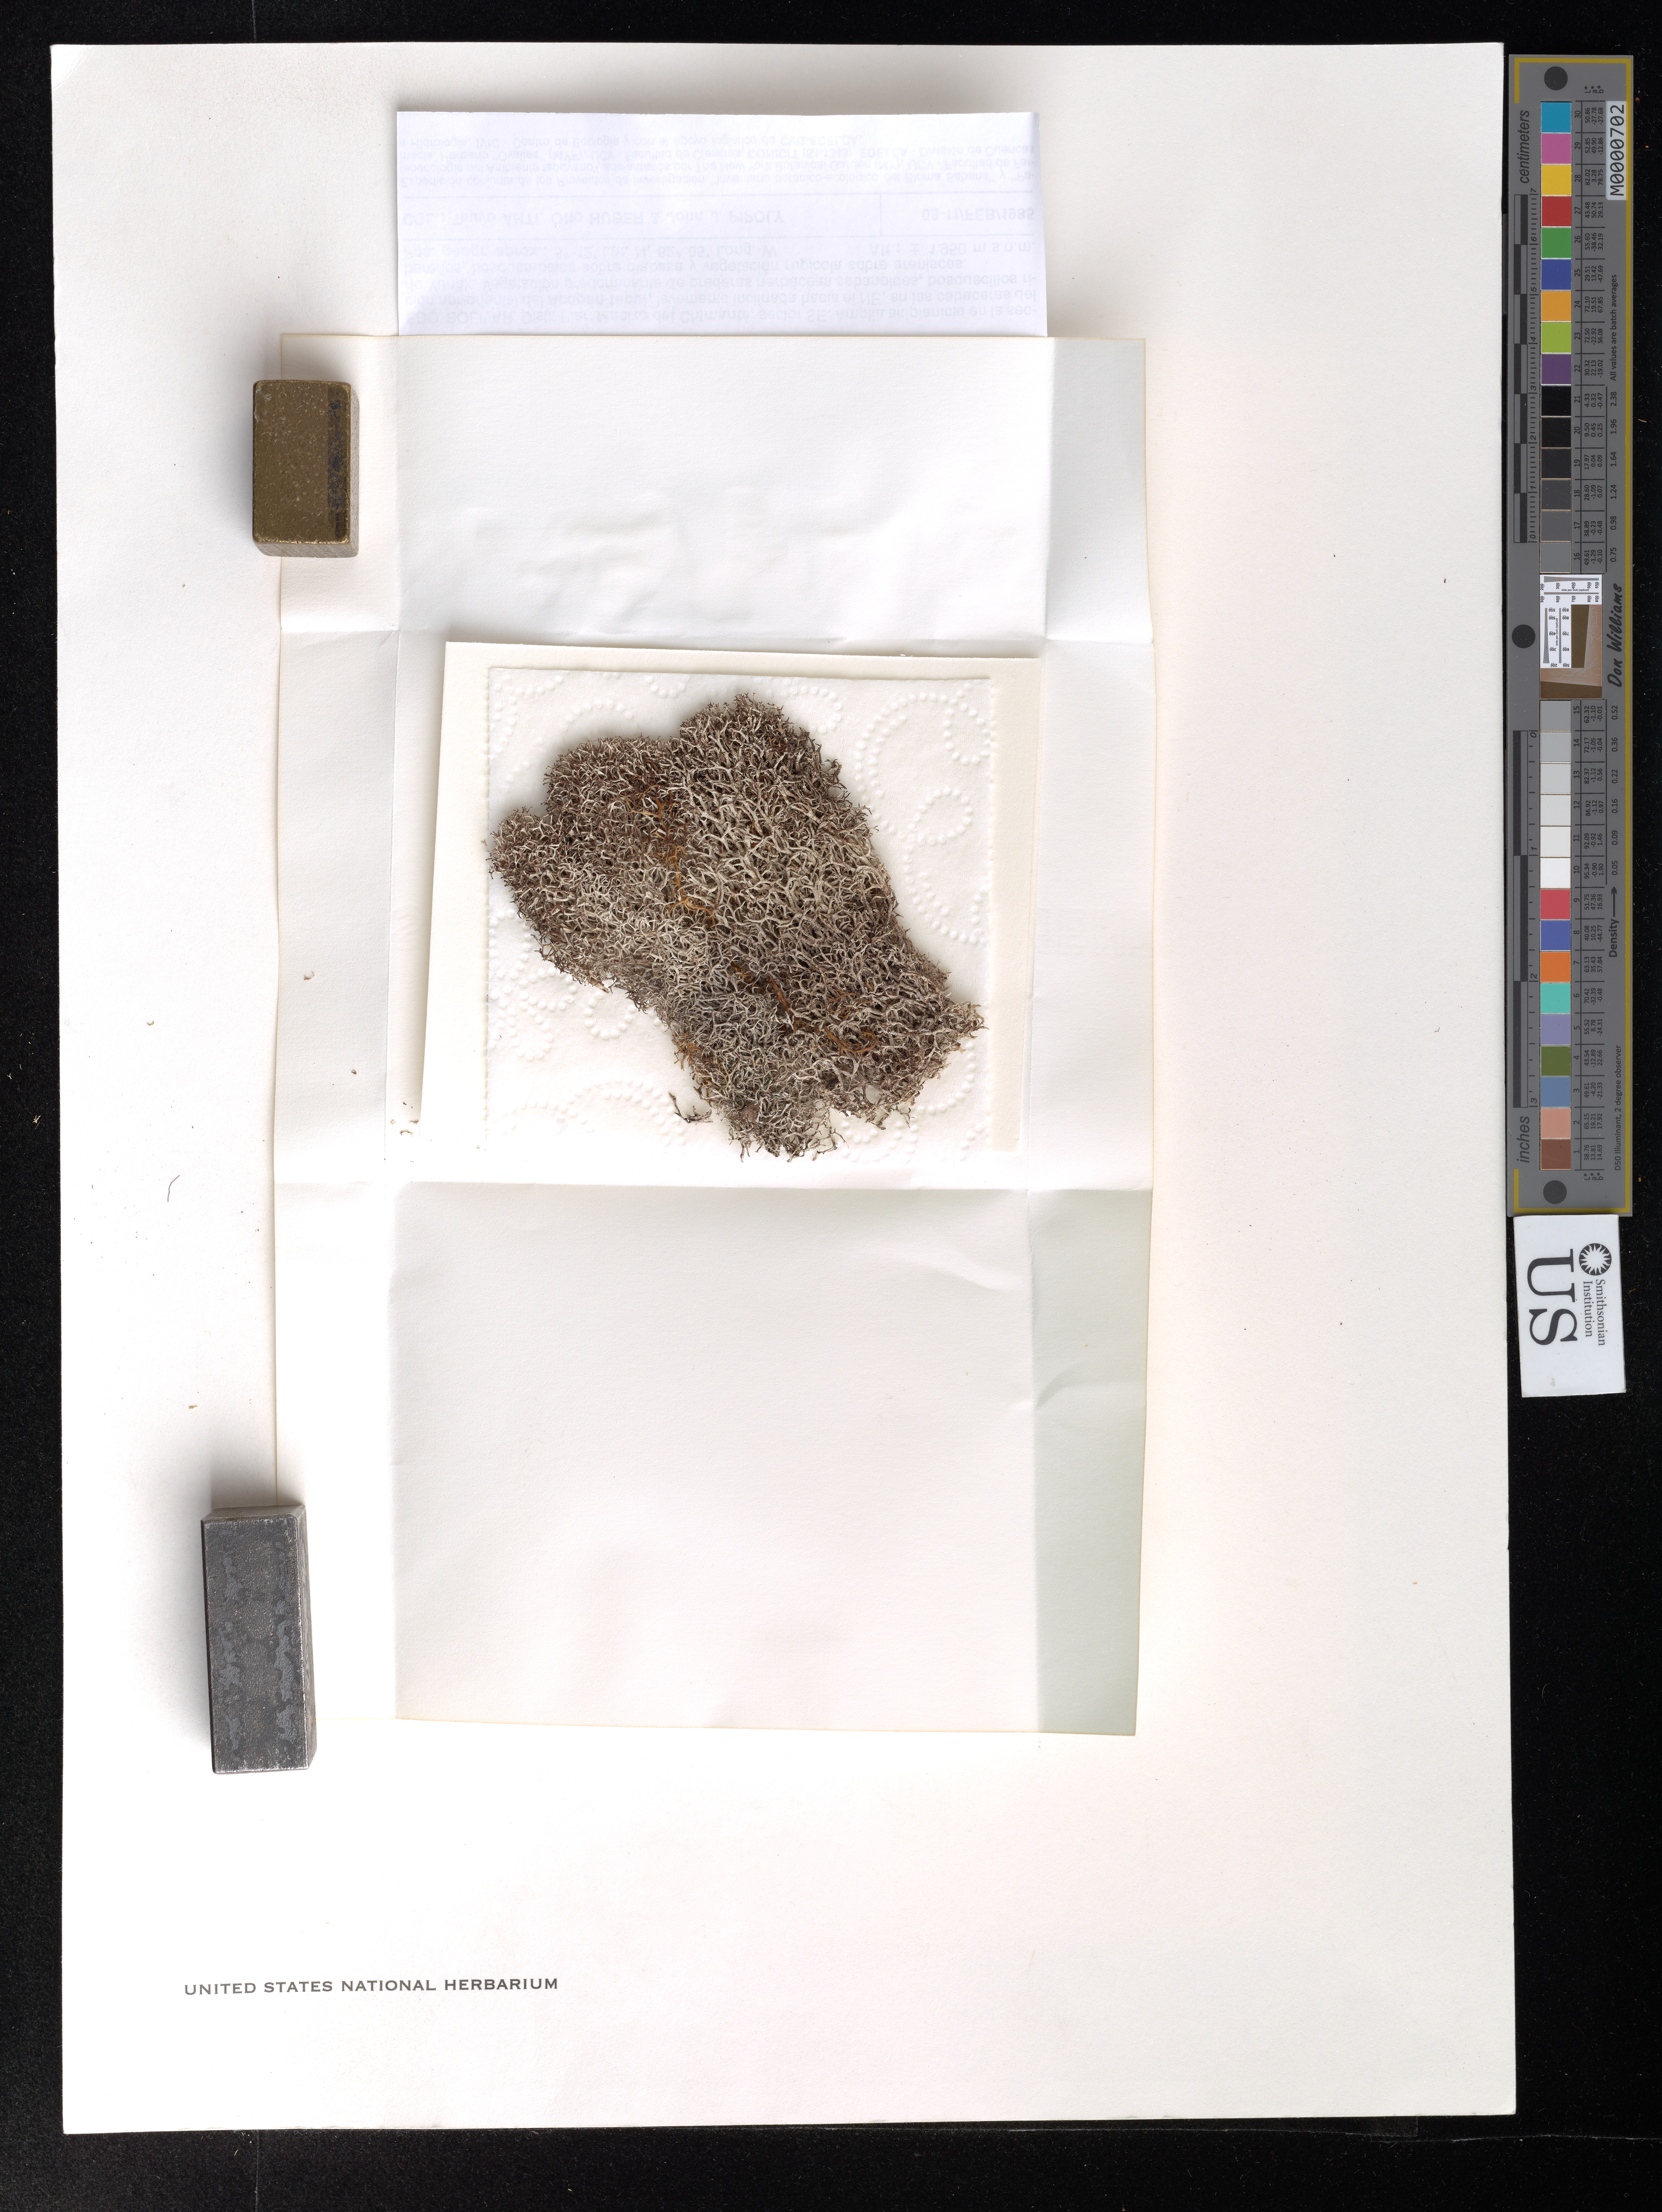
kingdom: Fungi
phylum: Ascomycota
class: Lecanoromycetes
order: Lecanorales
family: Cladoniaceae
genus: Cladonia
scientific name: Cladonia pulviniformis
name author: Ahti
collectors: T. T. Ahti, O. Huber & J. Pipoly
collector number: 45045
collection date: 1985-02-08/1985-02-11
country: Venezuela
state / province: Bolívar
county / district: Piar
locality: Macizo del Chimantá, sector SE. Amplia altiplanicie en la sección nor-oriental del Acopán-tepui, levemente inclinada hacia el NE, en las cabeceras del río Yunék.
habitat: Vegetación predominante de praderas herbáceas sabanoides, bosquecillos ribereños, bosques bajos sobre diabasa y vegetación rupícola sobre areniscas.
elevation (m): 1950